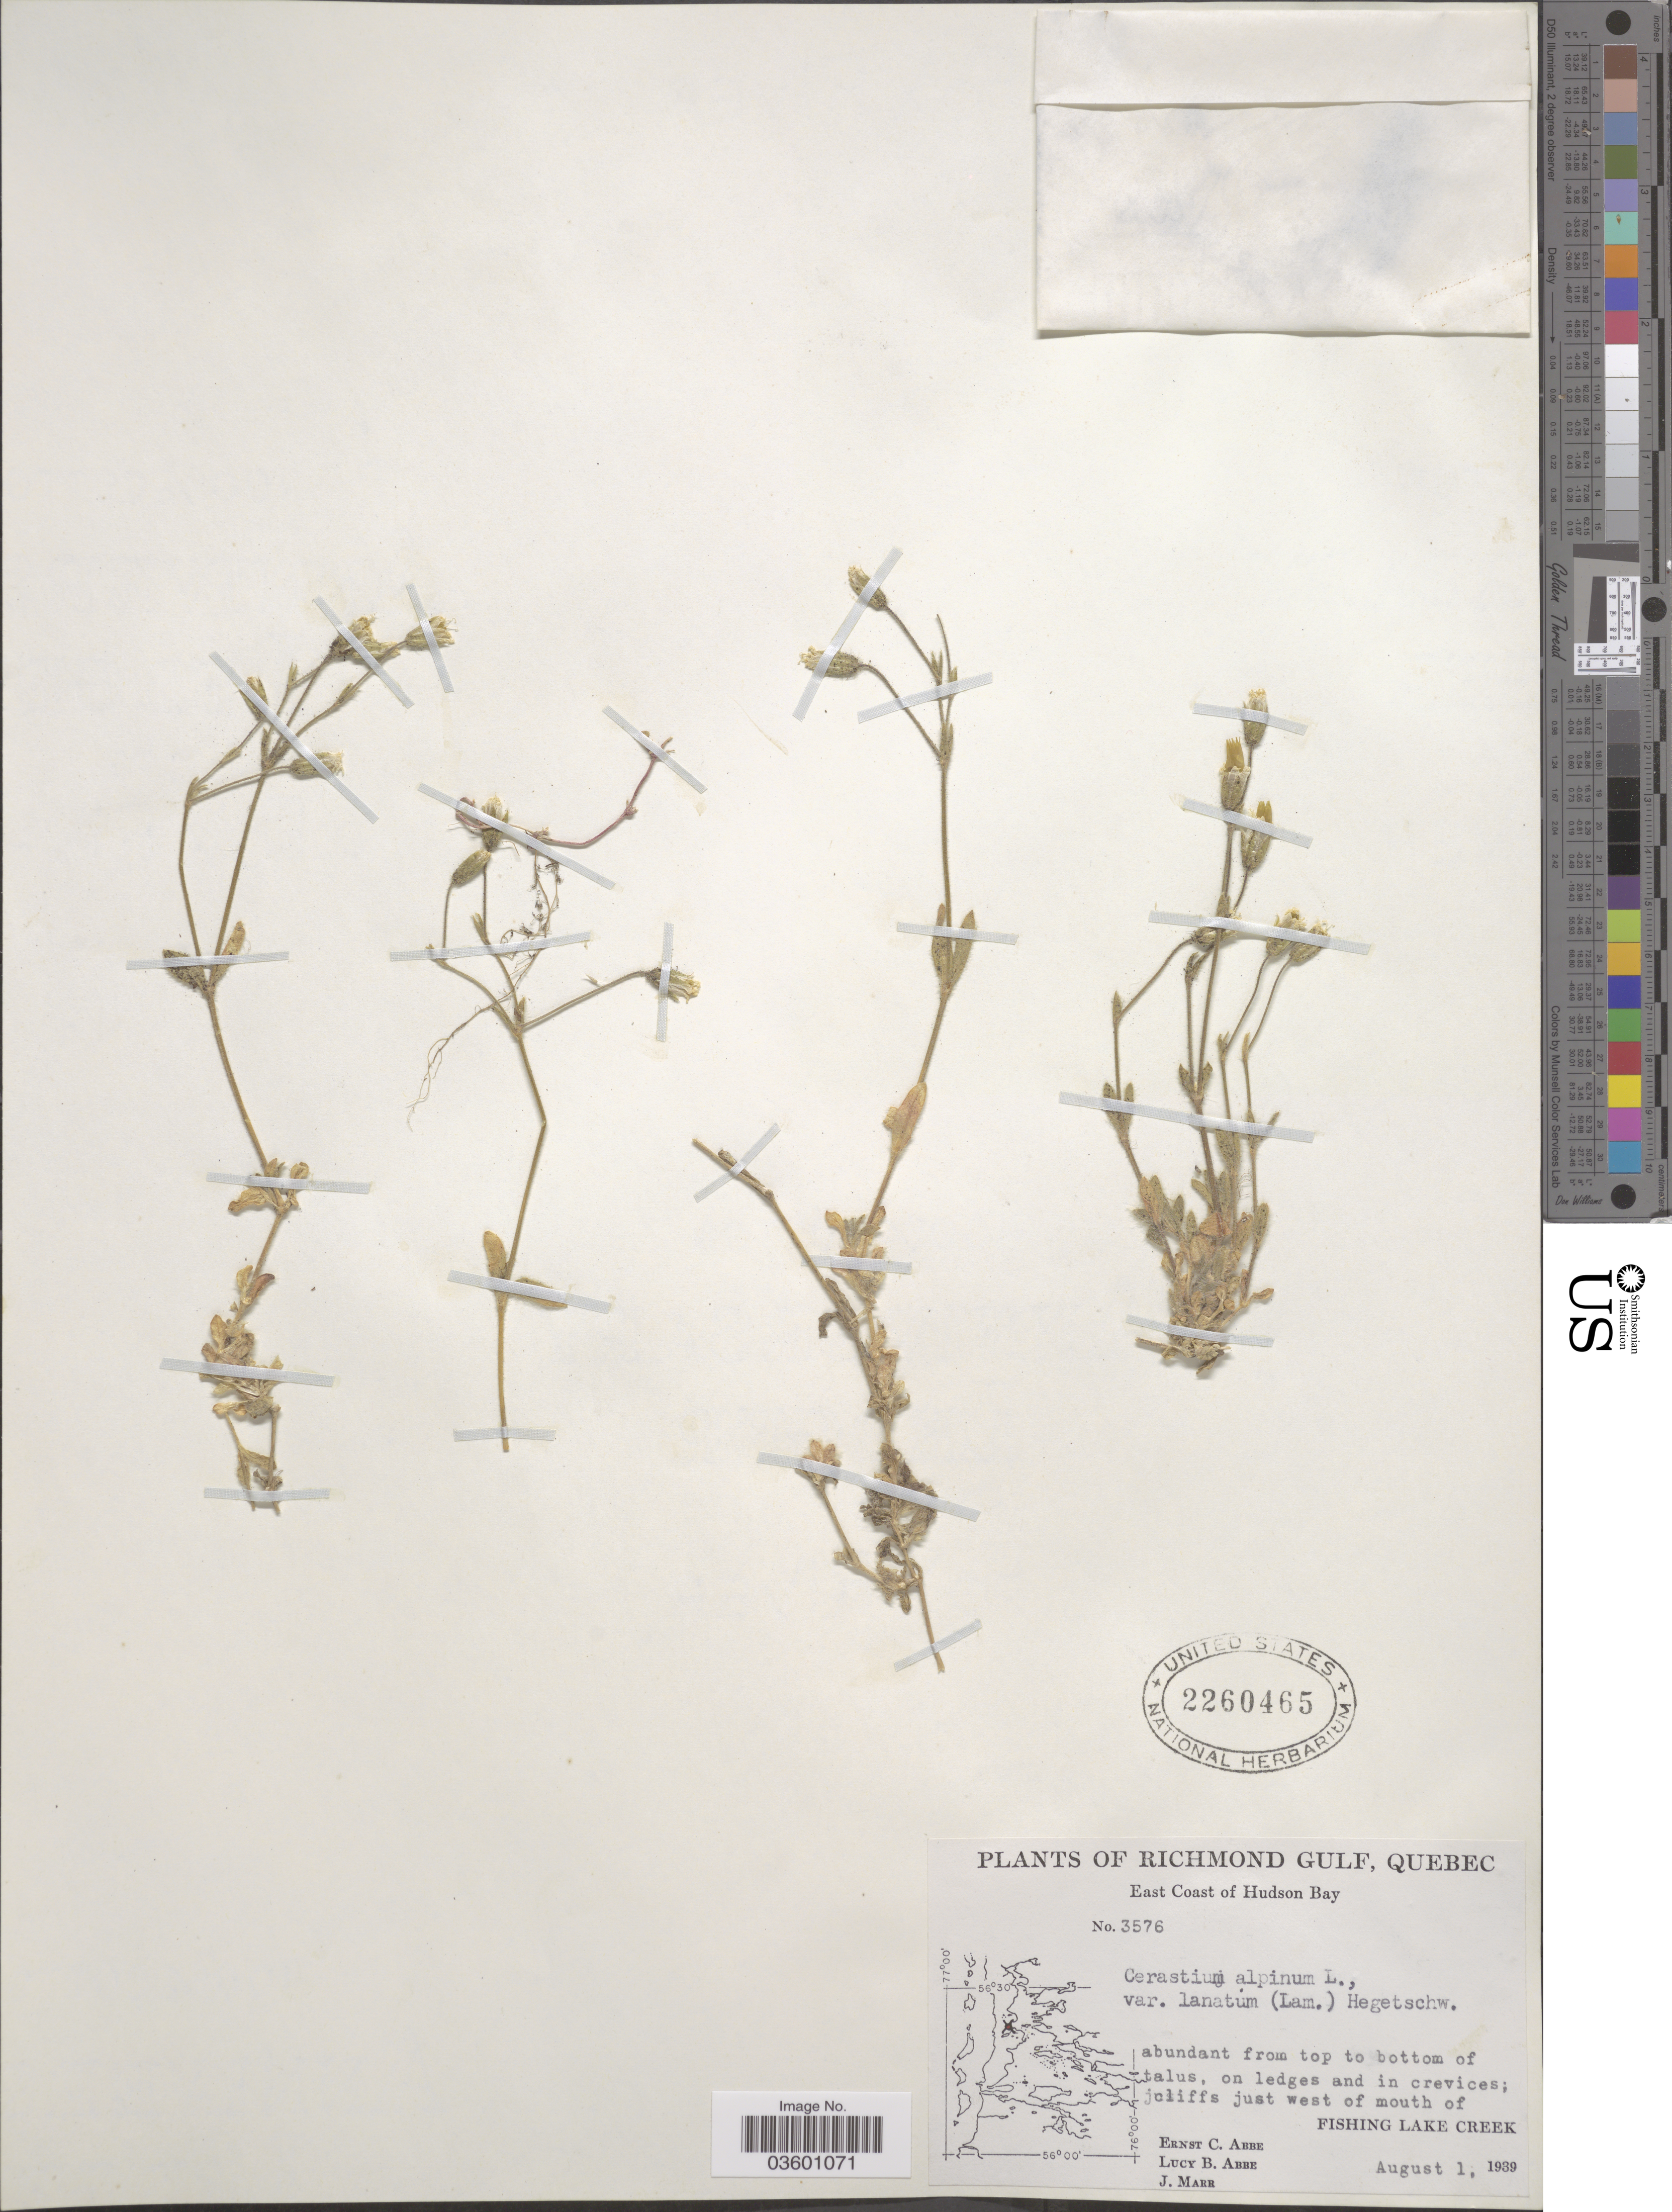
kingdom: Plantae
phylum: Tracheophyta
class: Magnoliopsida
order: Caryophyllales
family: Caryophyllaceae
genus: Cerastium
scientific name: Cerastium alpinum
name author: L.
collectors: E. C. Abbe, L. B. Abbe & J. Marr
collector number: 3576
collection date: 1939-08-01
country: Canada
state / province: Quebec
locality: Richmond Gulf. East Coast of Hudson Bay. Just west of mouth of Fishing Lake Creek.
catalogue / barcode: US 2260465